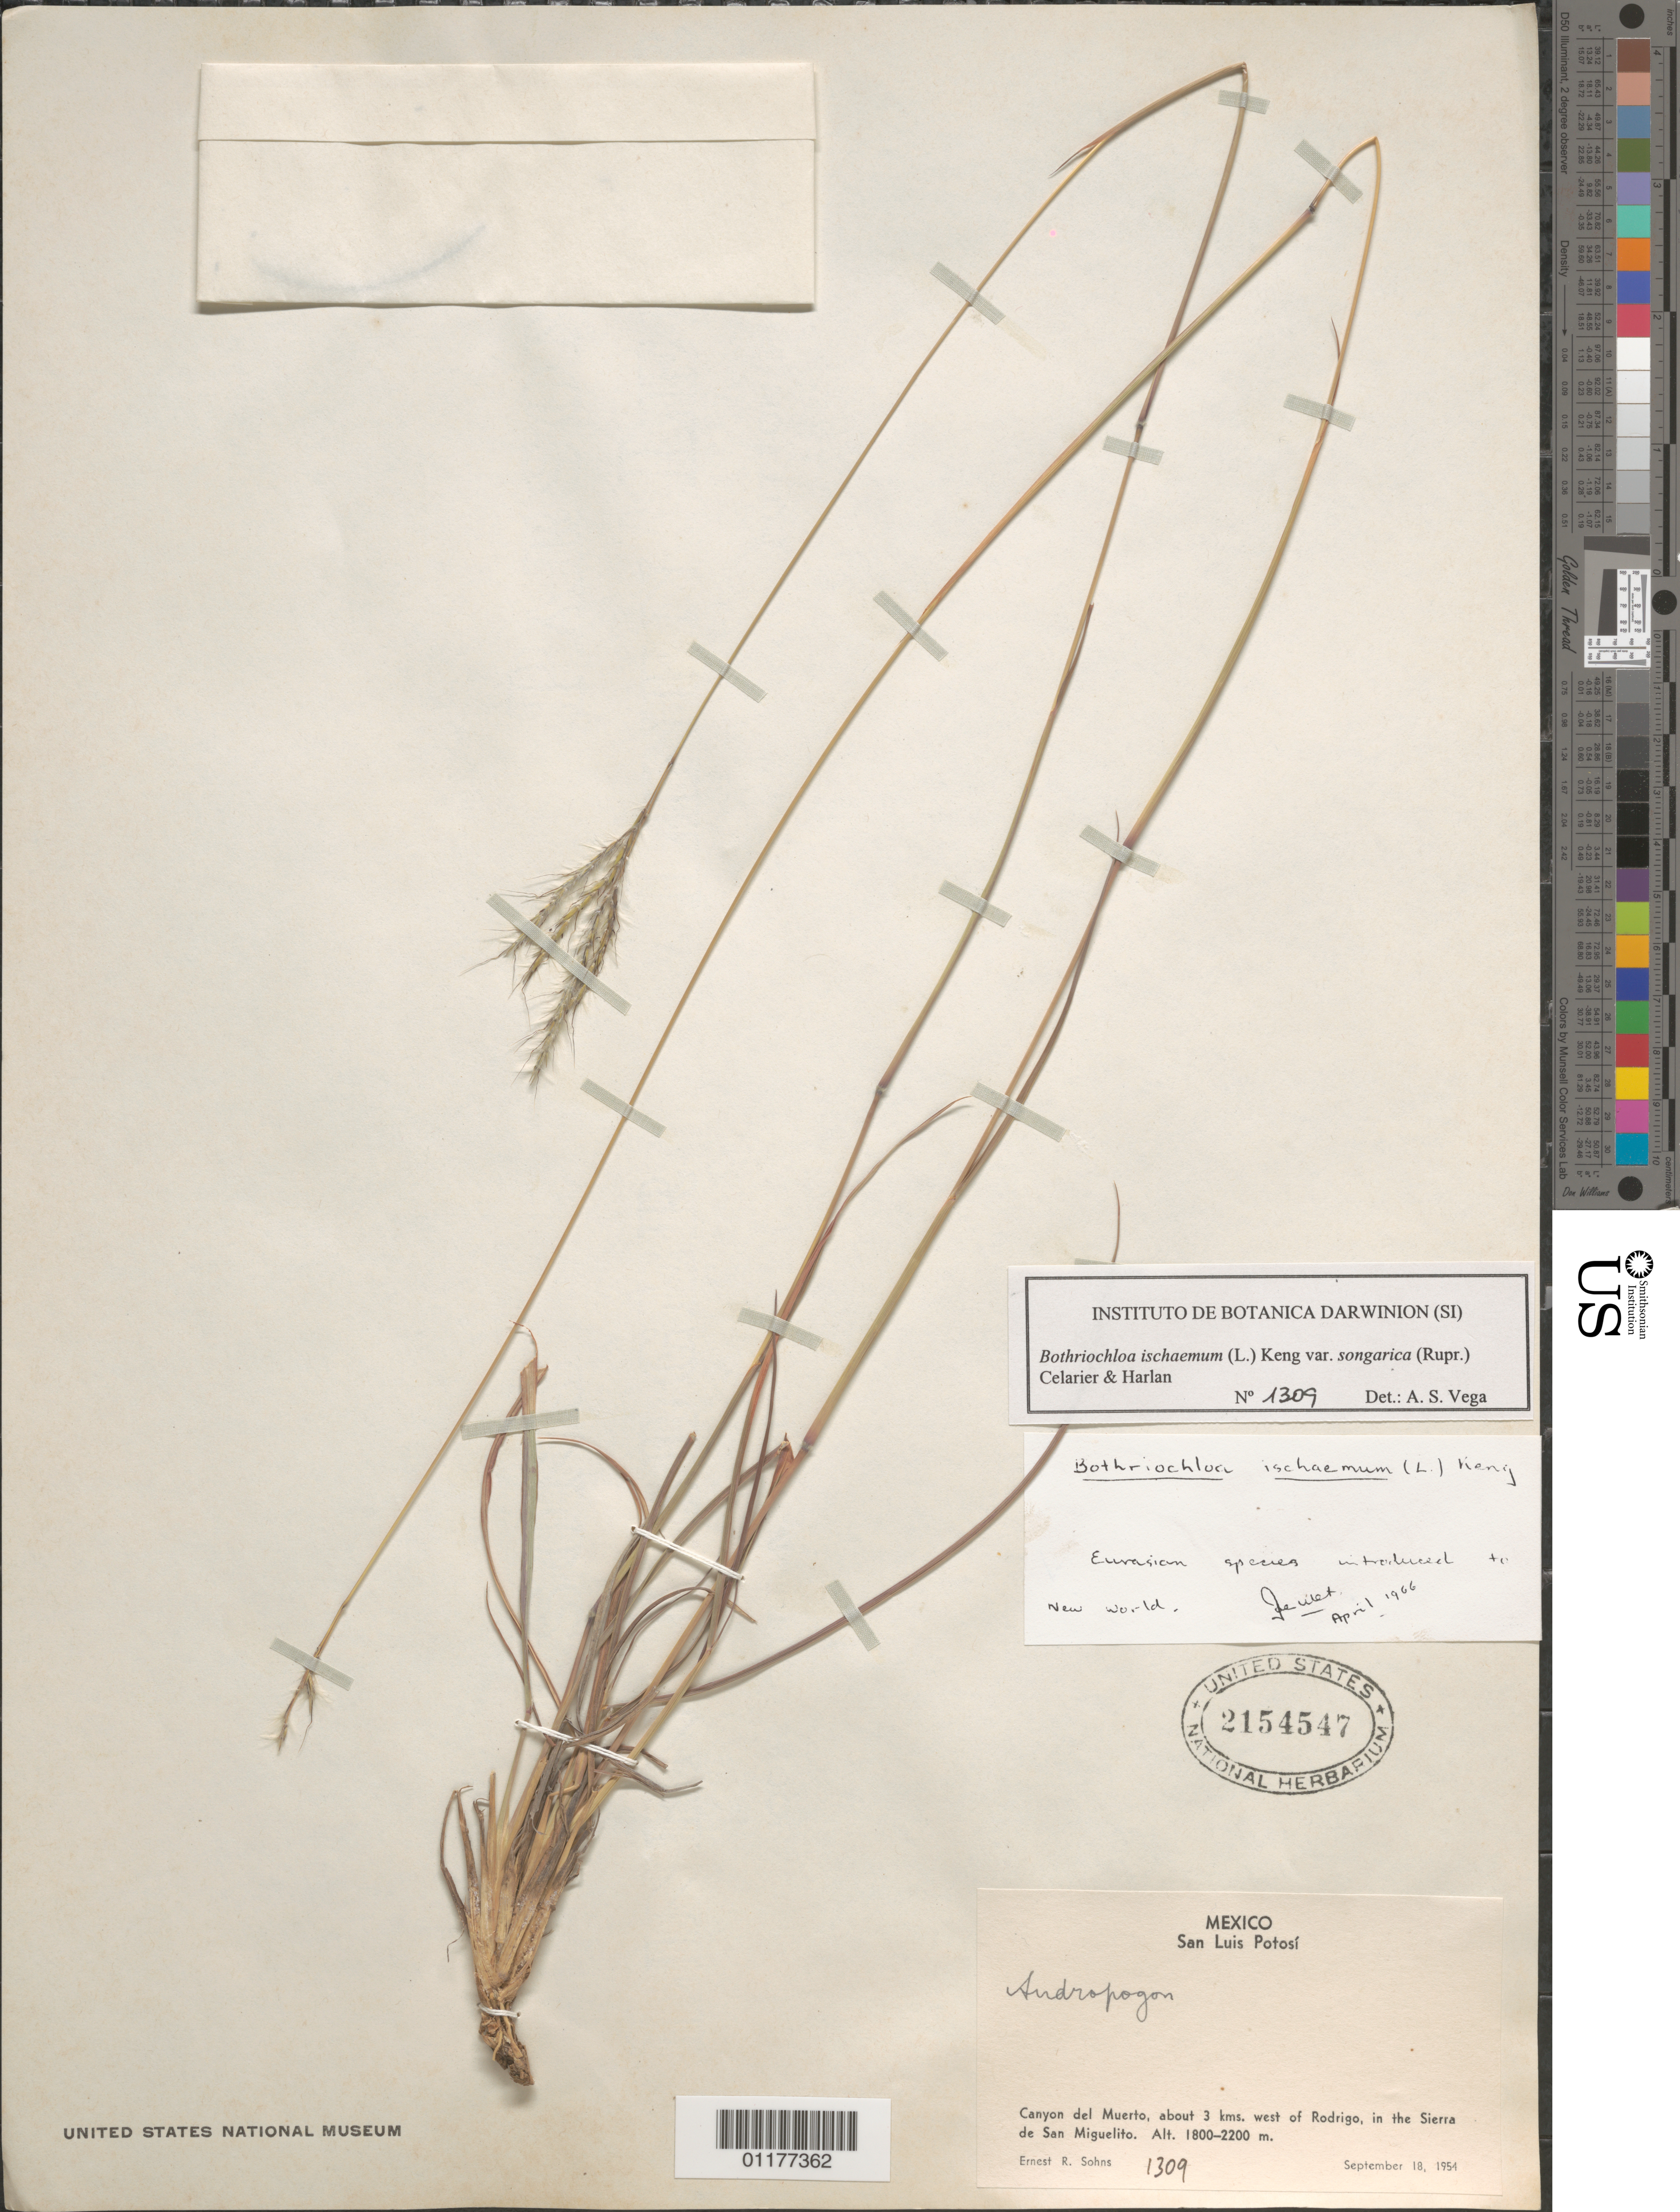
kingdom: Plantae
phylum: Tracheophyta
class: Liliopsida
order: Poales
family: Poaceae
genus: Bothriochloa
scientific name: Bothriochloa ischaemum var. songarica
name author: (Rupr. ex Fisch. & C.A. Mey.) Celarier & Harlan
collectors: E. R. Sohns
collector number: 1309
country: Mexico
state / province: San Luis Potosí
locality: W of Rodrigo, in the Sierra de San Miguelito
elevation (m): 1800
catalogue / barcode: US 2154547